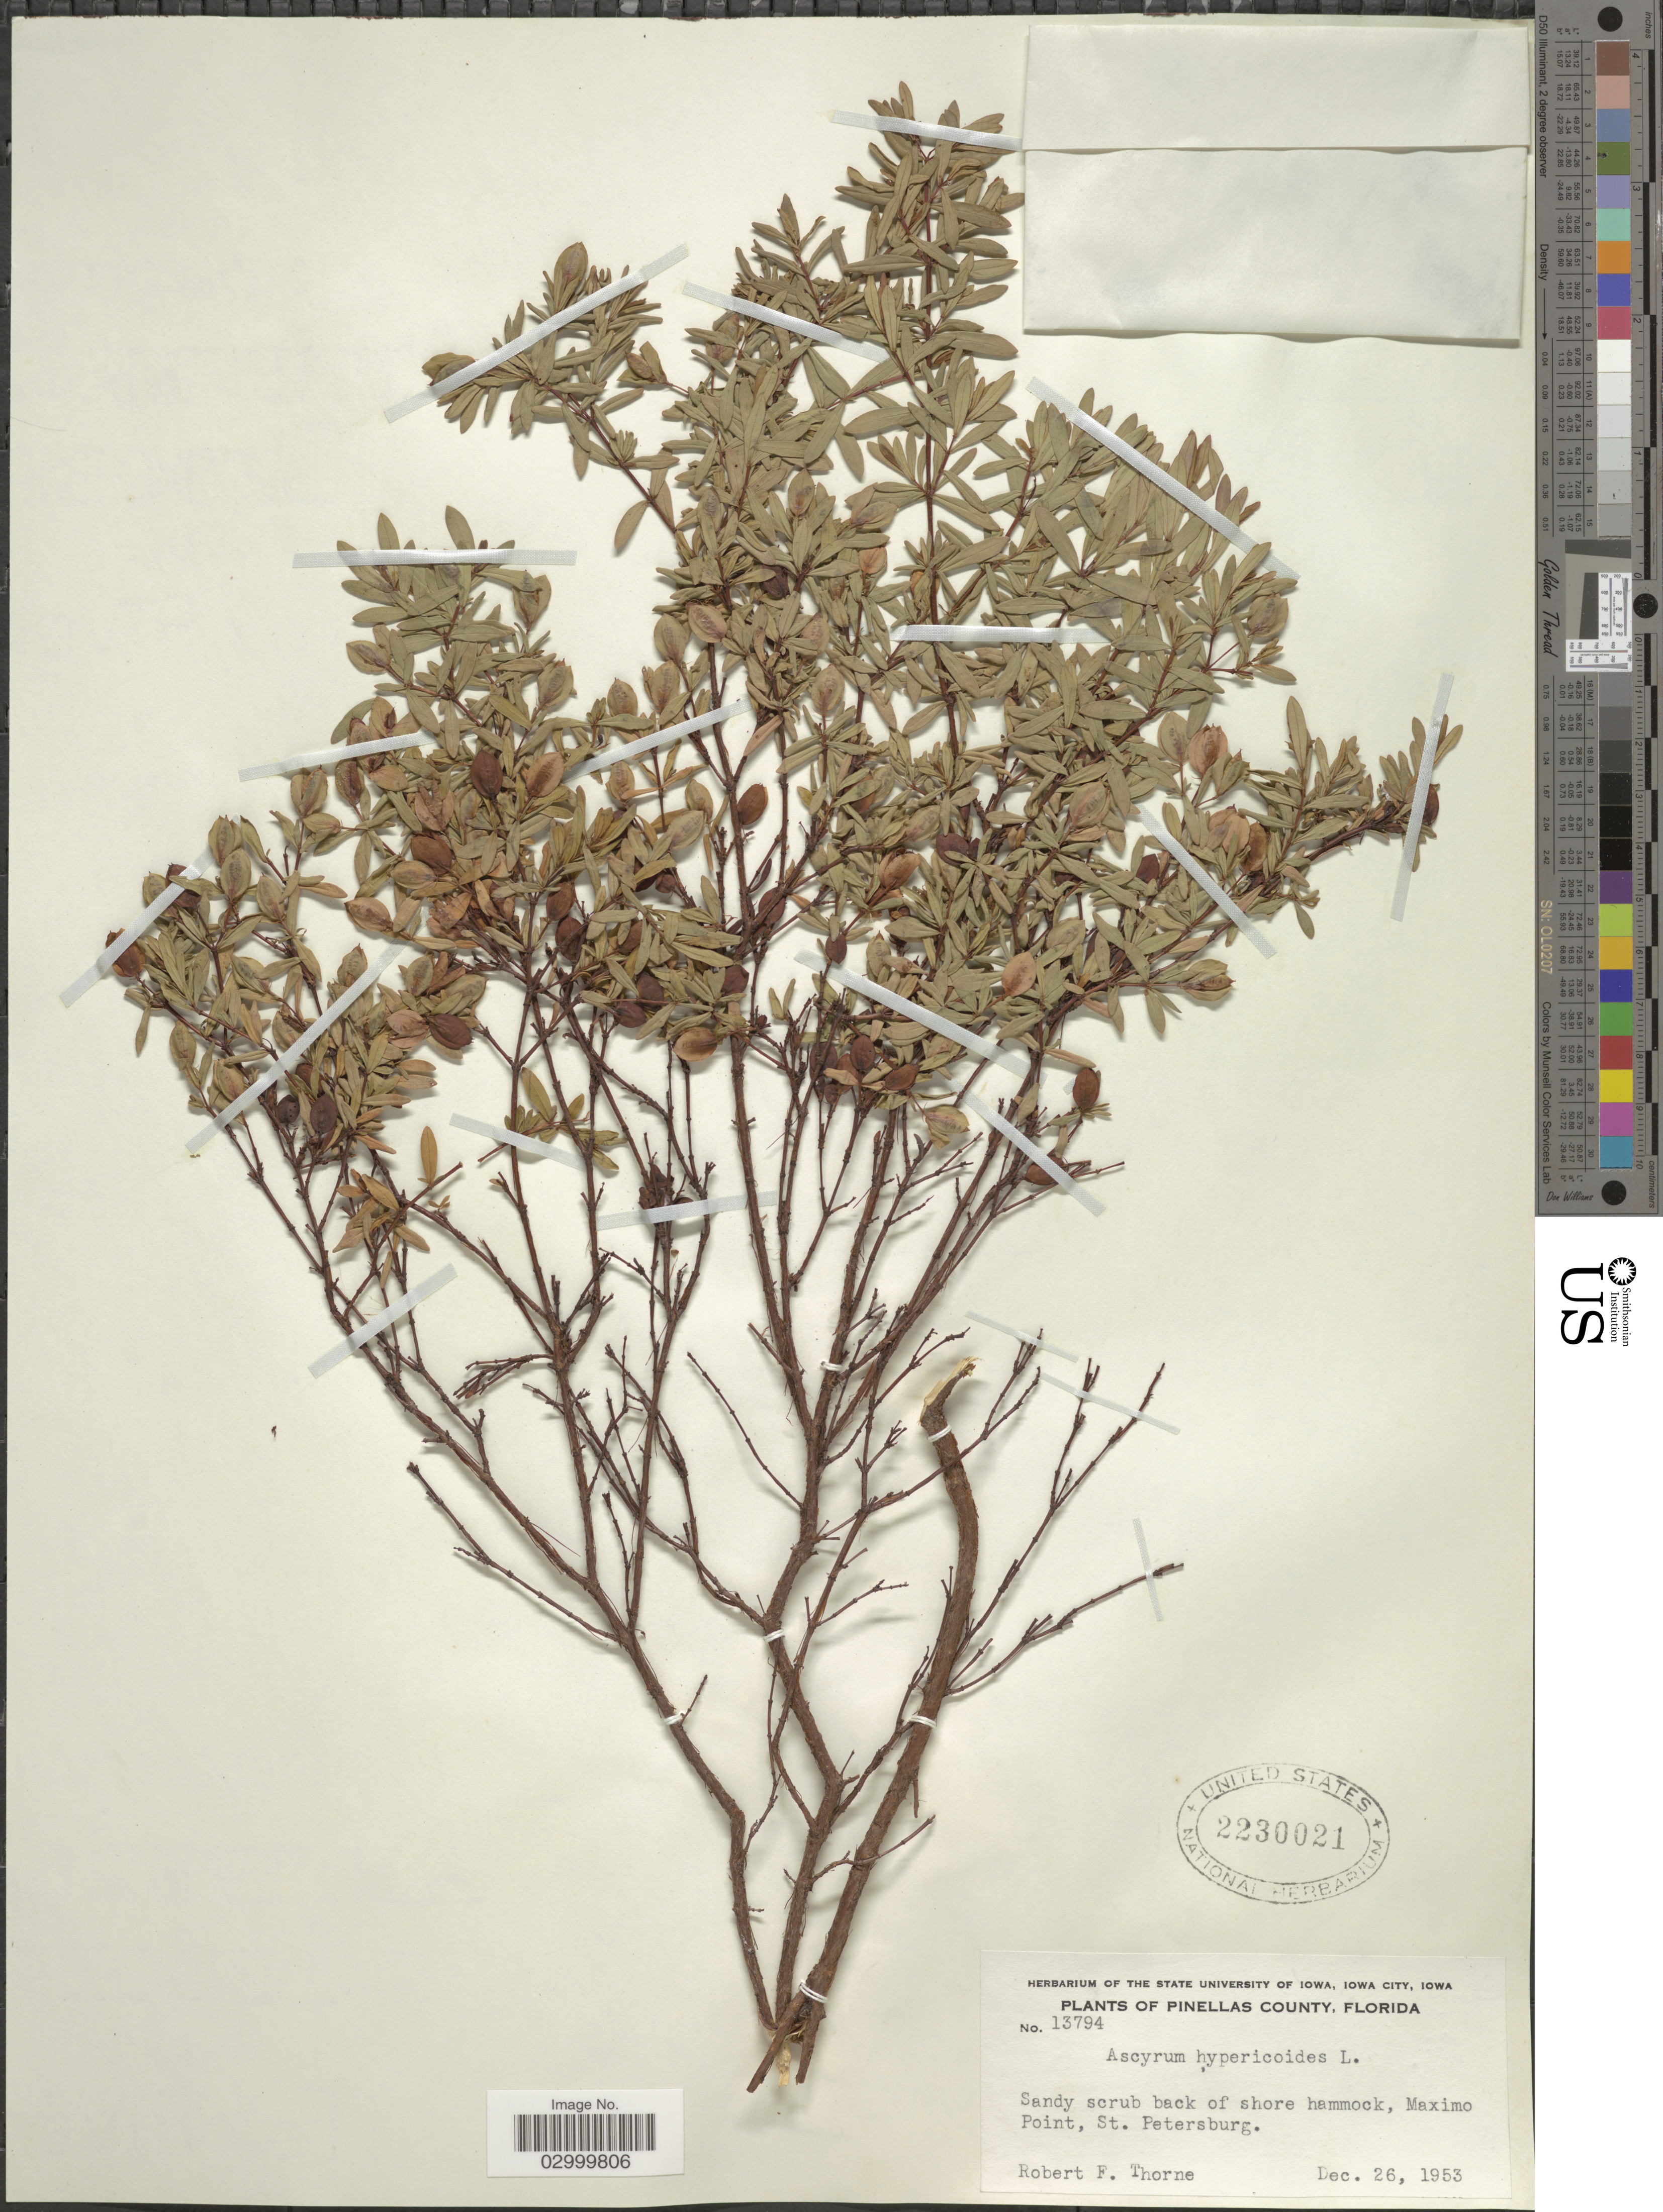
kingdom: Plantae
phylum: Tracheophyta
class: Magnoliopsida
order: Malpighiales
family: Hypericaceae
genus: Hypericum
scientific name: Hypericum hypericoides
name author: (L.) Crantz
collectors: R. F. Thorne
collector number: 13794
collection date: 1953-12-26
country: United States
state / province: Florida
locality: Pinellas County, Sandy scrub back of shore hammock, Maximo Point, St. Petersburg.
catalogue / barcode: US 2230021